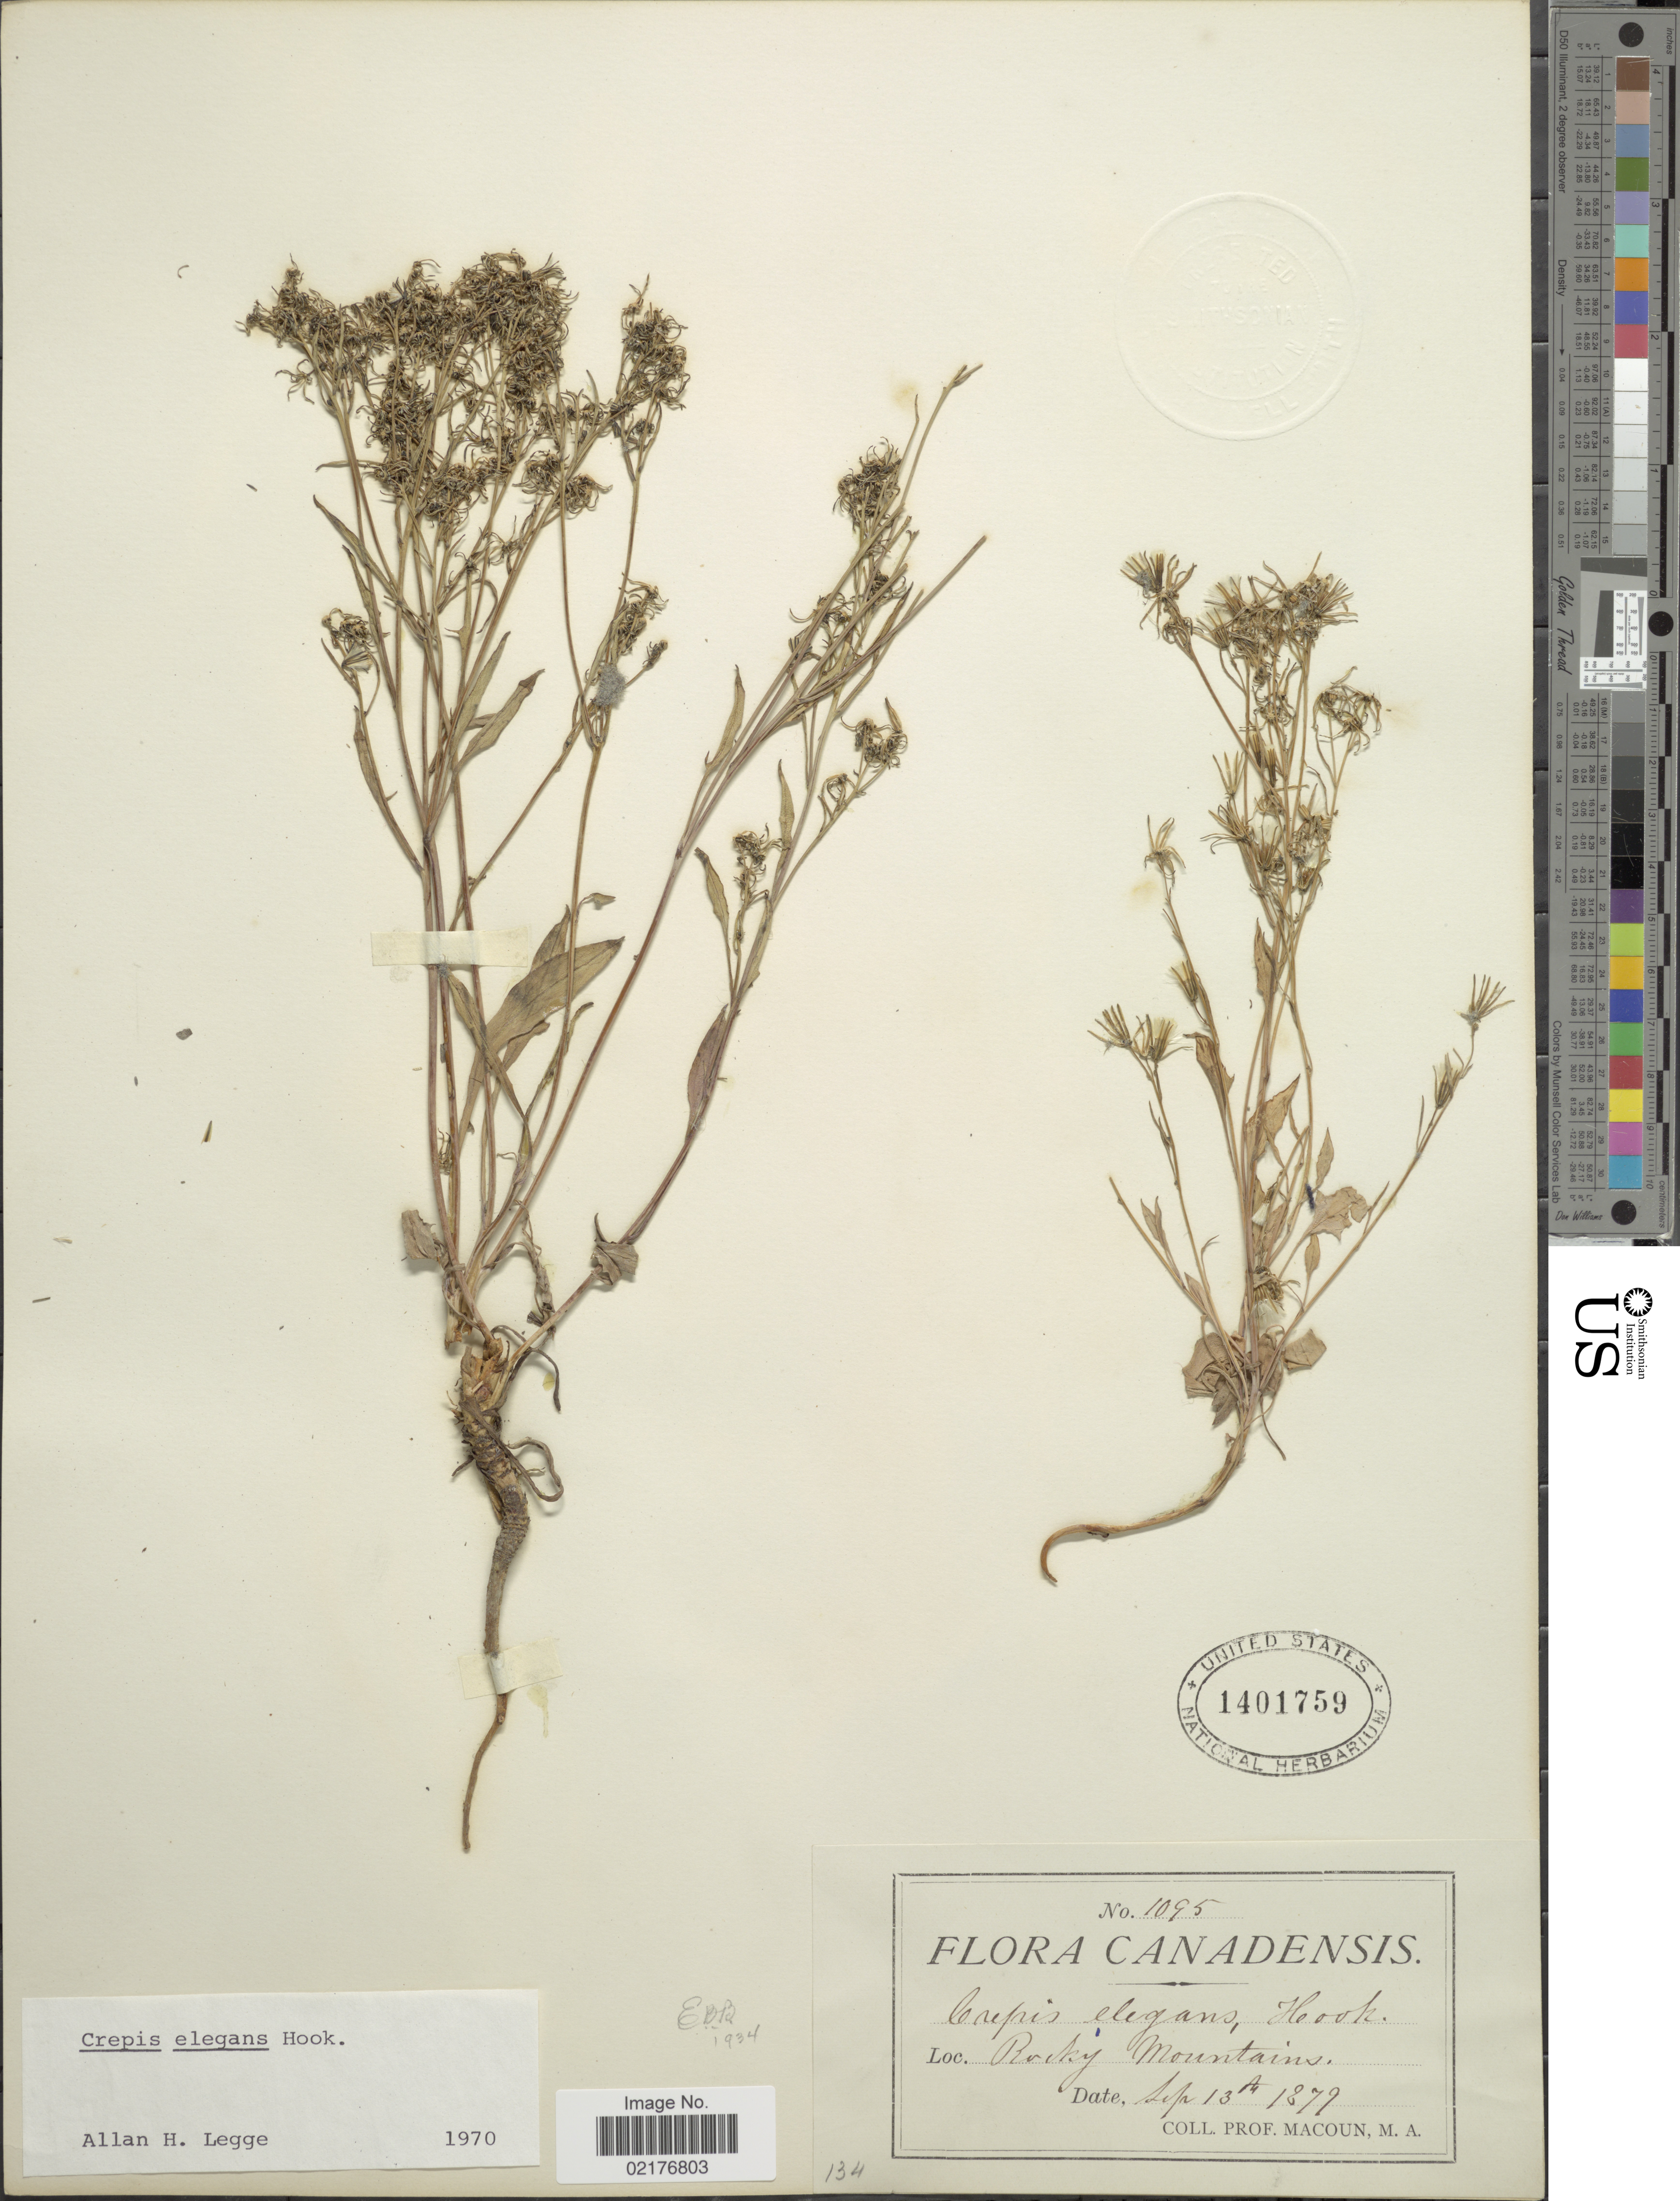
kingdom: Plantae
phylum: Tracheophyta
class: Magnoliopsida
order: Asterales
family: Asteraceae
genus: Askellia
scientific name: Askellia elegans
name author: (Hook.) W.A. Weber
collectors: J. Macoun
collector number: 1095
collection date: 1879-09-13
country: Canada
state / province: Alberta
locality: Rocky Mountains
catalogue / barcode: US 1401759